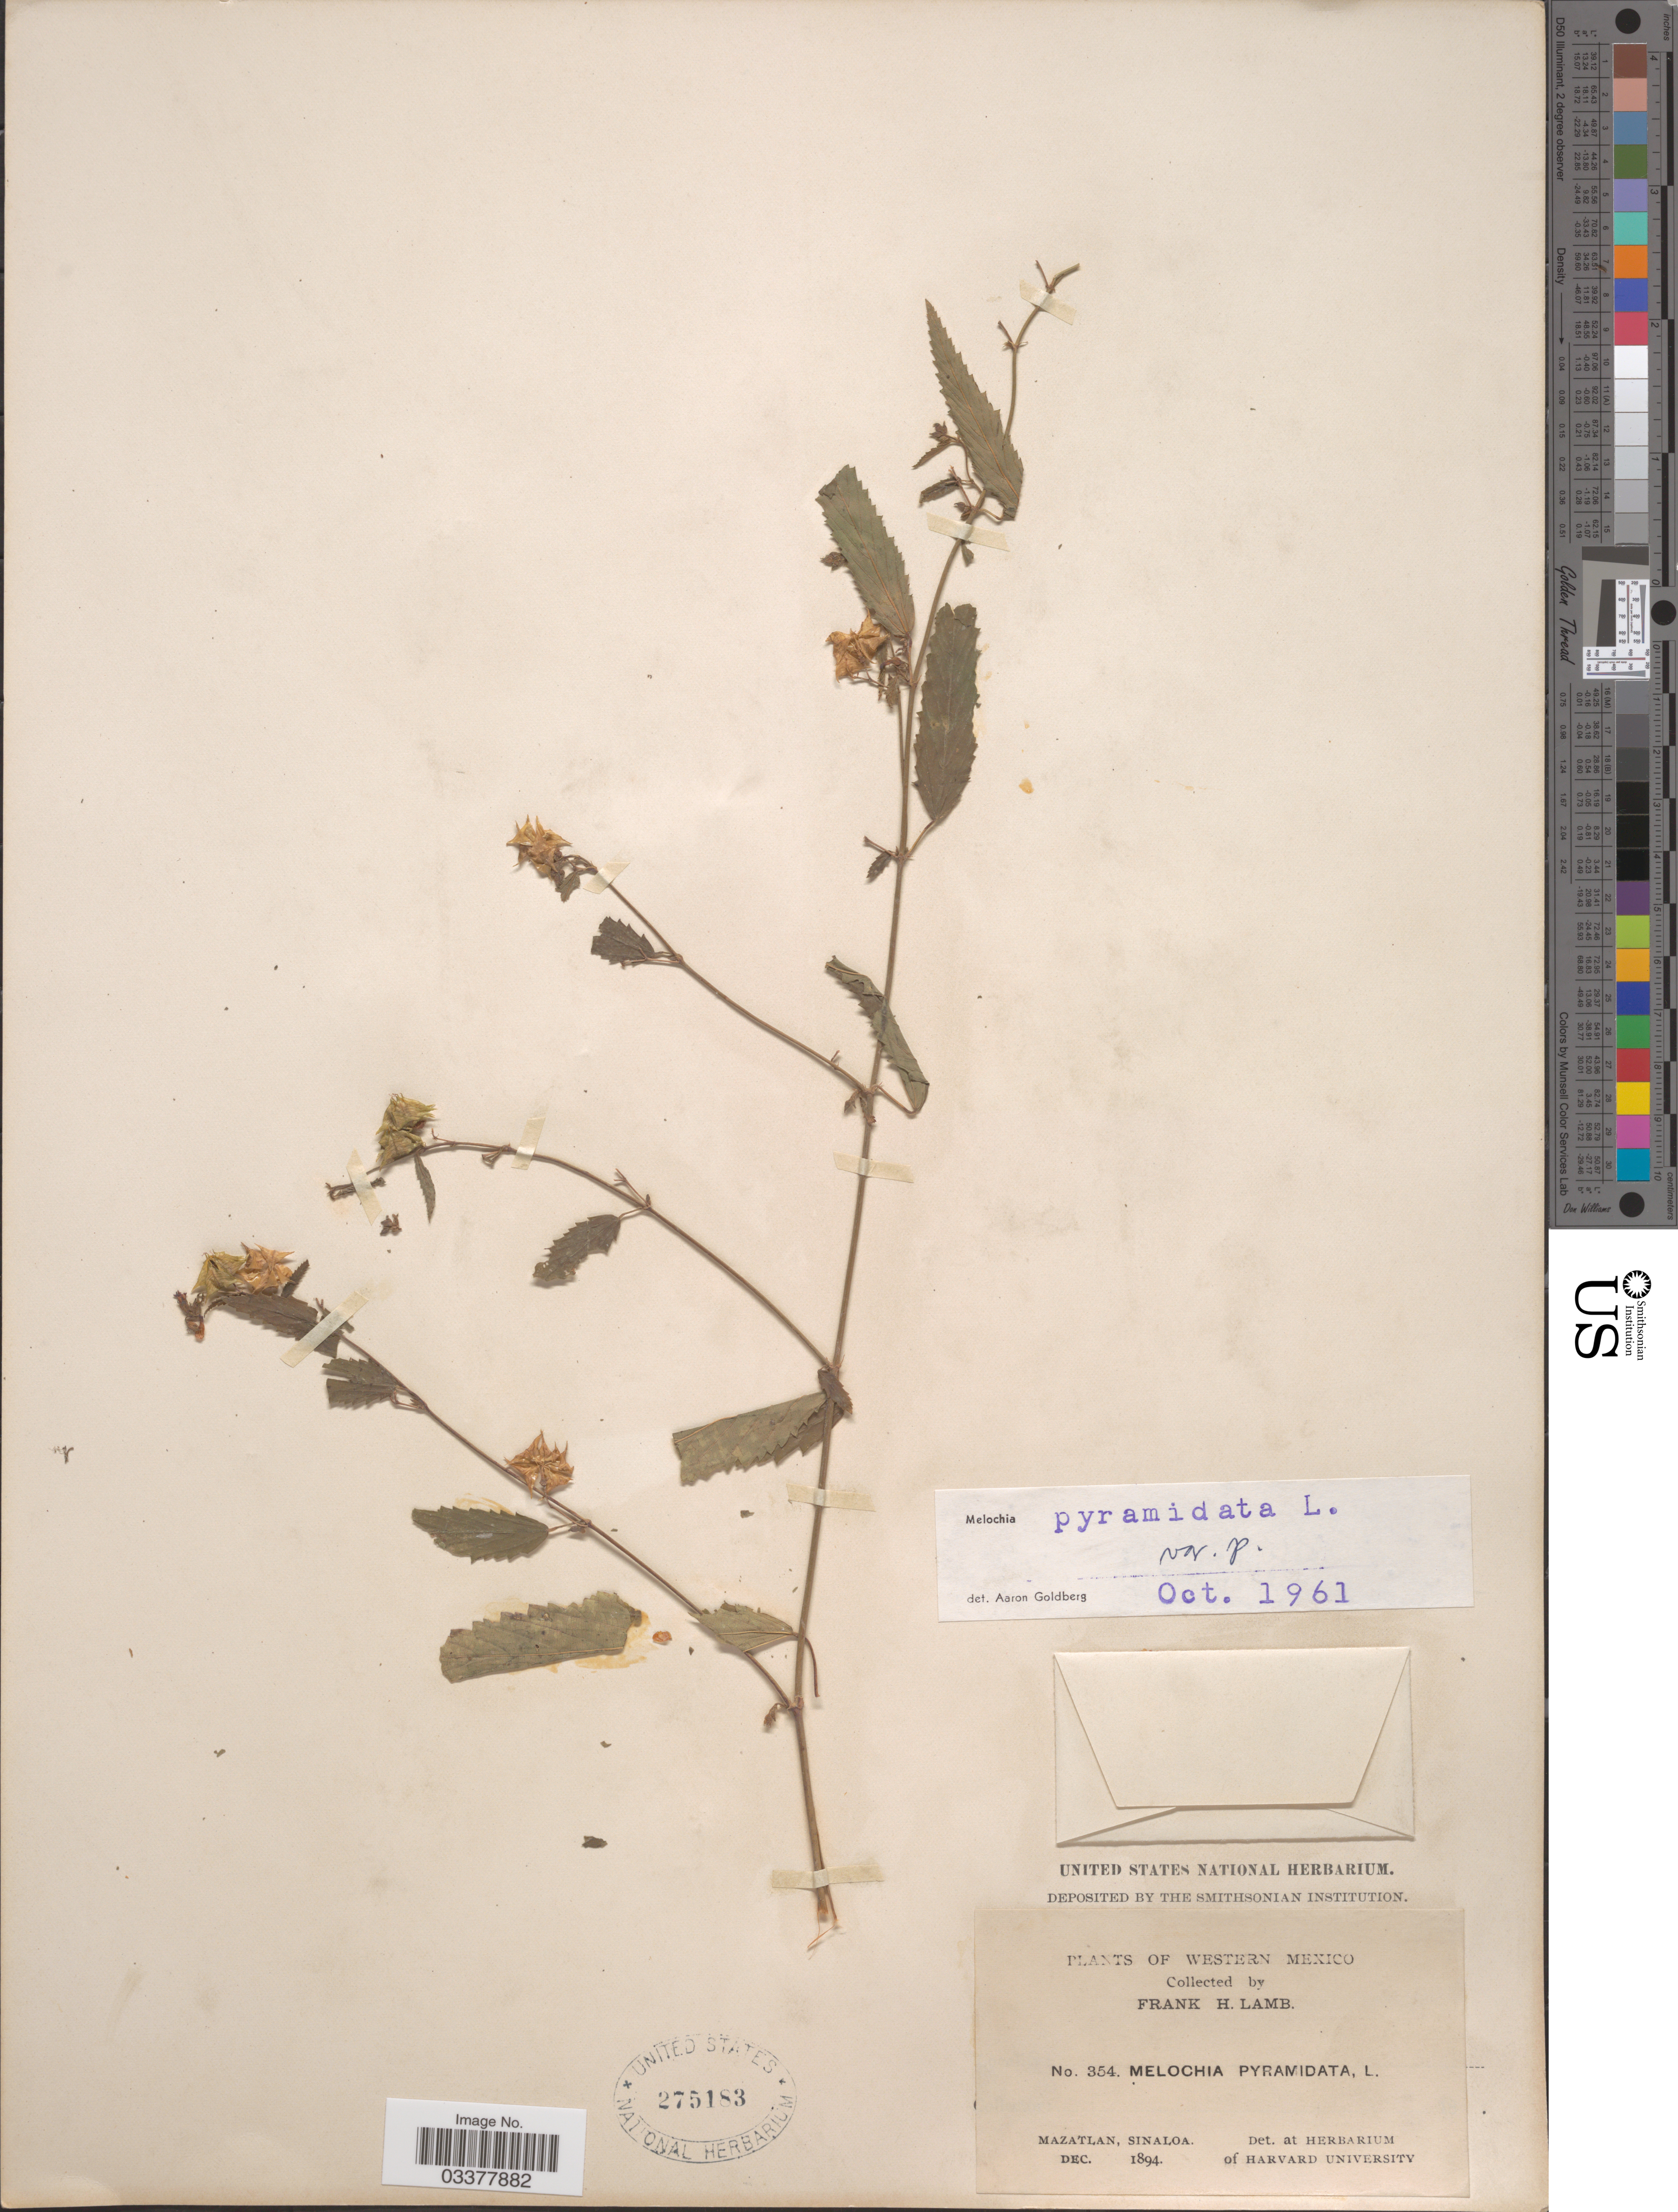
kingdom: Plantae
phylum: Tracheophyta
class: Magnoliopsida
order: Malvales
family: Malvaceae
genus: Melochia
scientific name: Melochia pyramidata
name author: L.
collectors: F. H. Lamb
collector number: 354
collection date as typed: Dec 1894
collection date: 1894-12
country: Mexico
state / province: Sinaloa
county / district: Mazatlán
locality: Mazatlán.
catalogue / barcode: US 275183